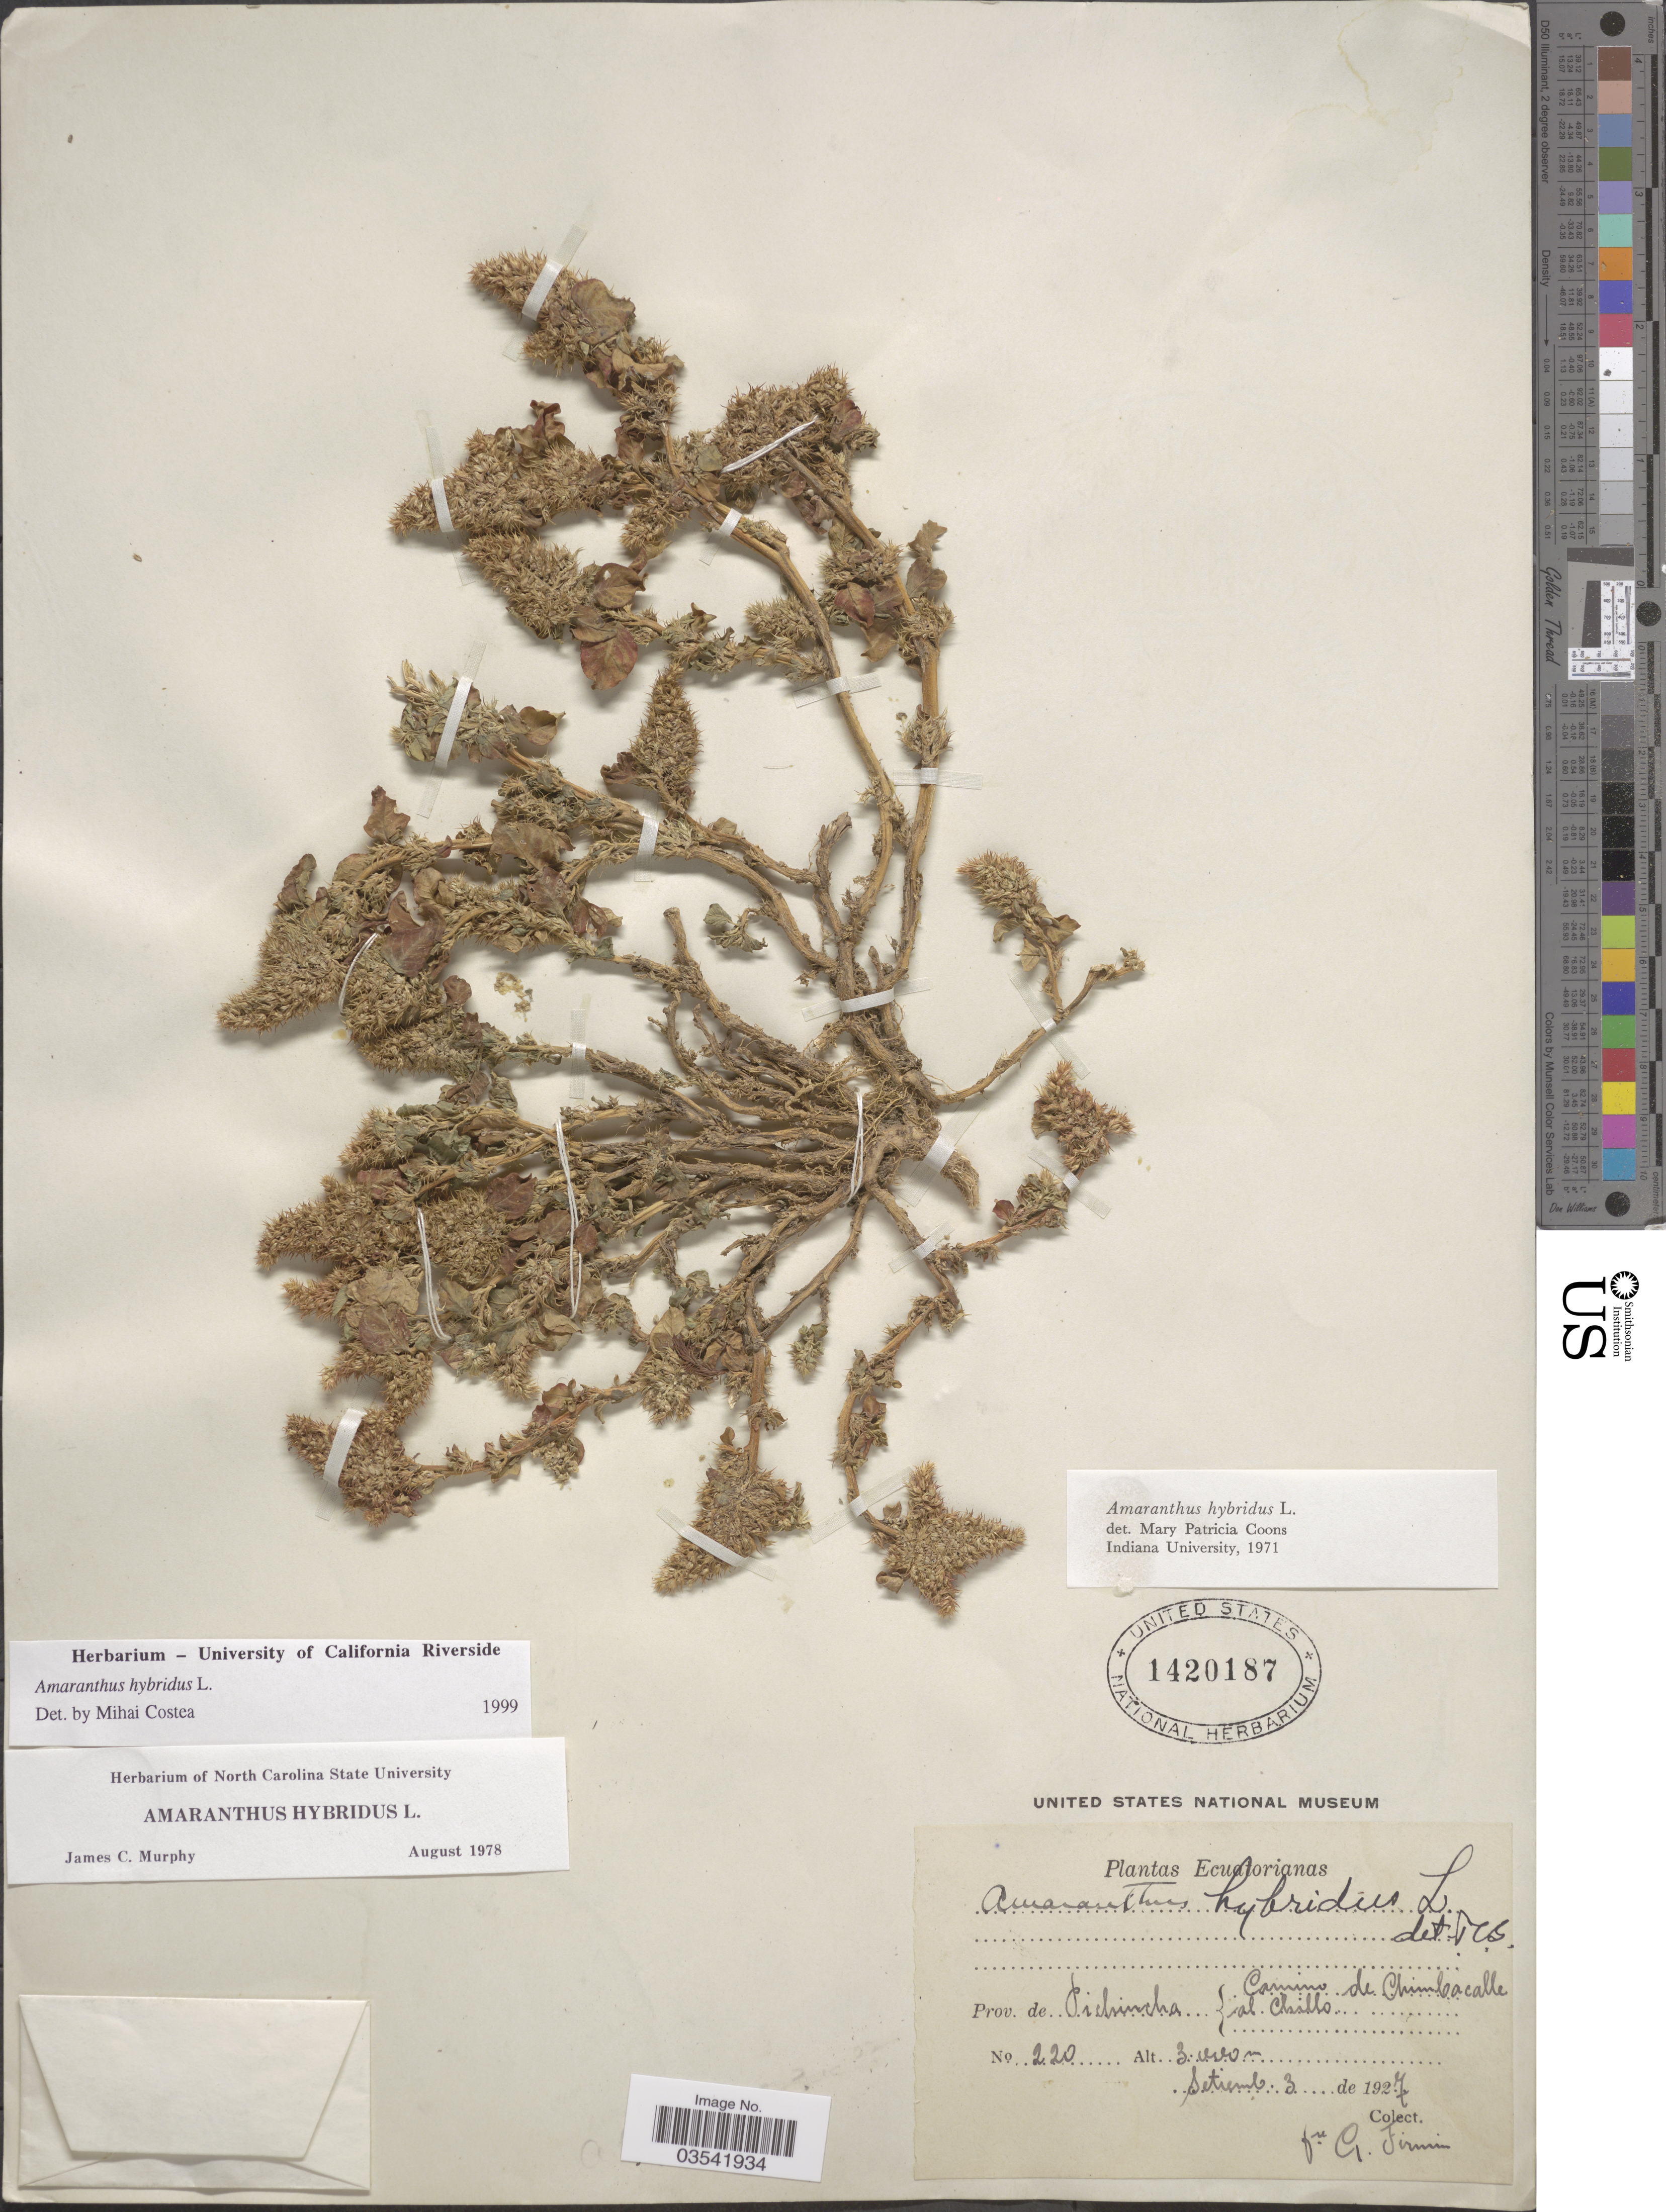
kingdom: Plantae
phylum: Tracheophyta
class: Magnoliopsida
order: Caryophyllales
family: Amaranthaceae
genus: Amaranthus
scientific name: Amaranthus hybridus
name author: L.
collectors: F. Firmin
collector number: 220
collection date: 1927-09-03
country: Ecuador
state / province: Pichincha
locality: Camino de Chimbacalle al Chillo.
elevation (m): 3000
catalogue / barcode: US 1420187